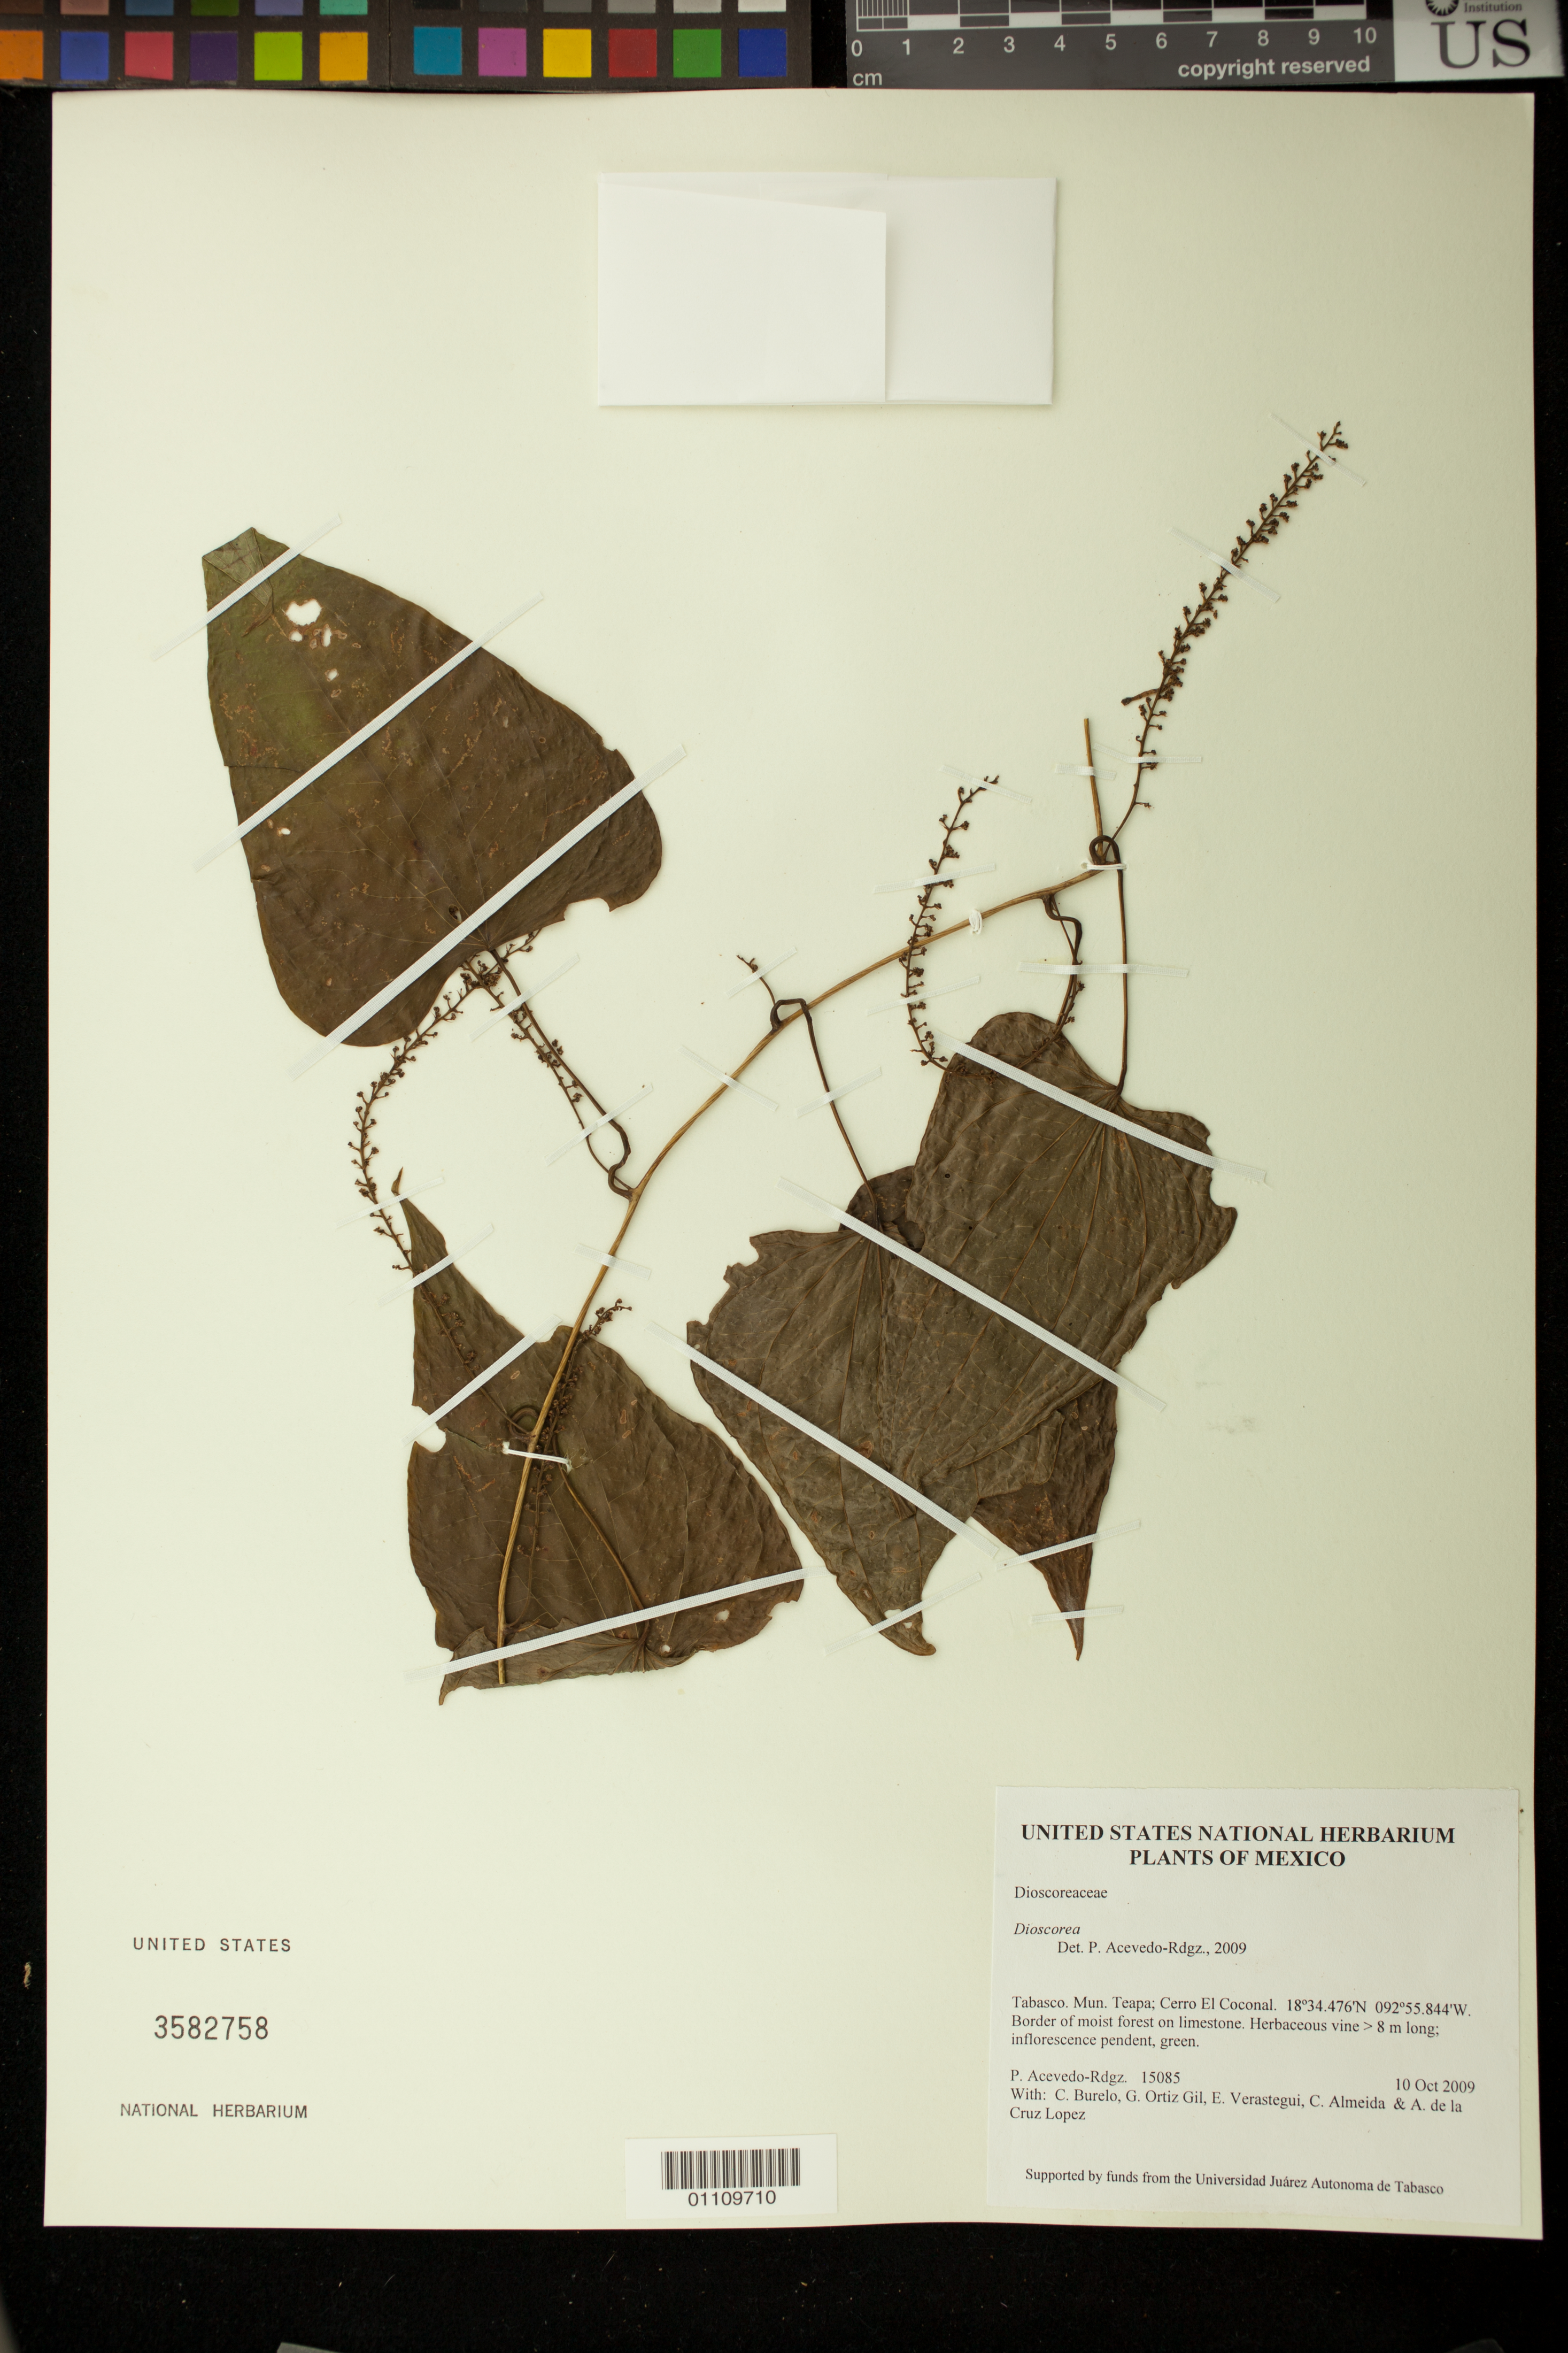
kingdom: Plantae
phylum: Tracheophyta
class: Liliopsida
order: Dioscoreales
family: Dioscoreaceae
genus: Dioscorea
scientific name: Dioscorea sp.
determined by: Acevedo-Rodríguez, P., (BOT), Smithsonian Institution - National Museum of Natural History (UNITED STATES)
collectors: P. Acevedo-Rodr., C. Burelo, G. Ortiz, E. Verastegui, C. Almeida & A. de la Cruz Lopez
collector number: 15085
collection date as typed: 10 Oct 2009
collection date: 2009-10-10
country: Mexico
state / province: Tabasco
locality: Mun. Teapa; Cerro El Coconal.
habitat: Border of moist forest on limestone.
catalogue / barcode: US 3582758